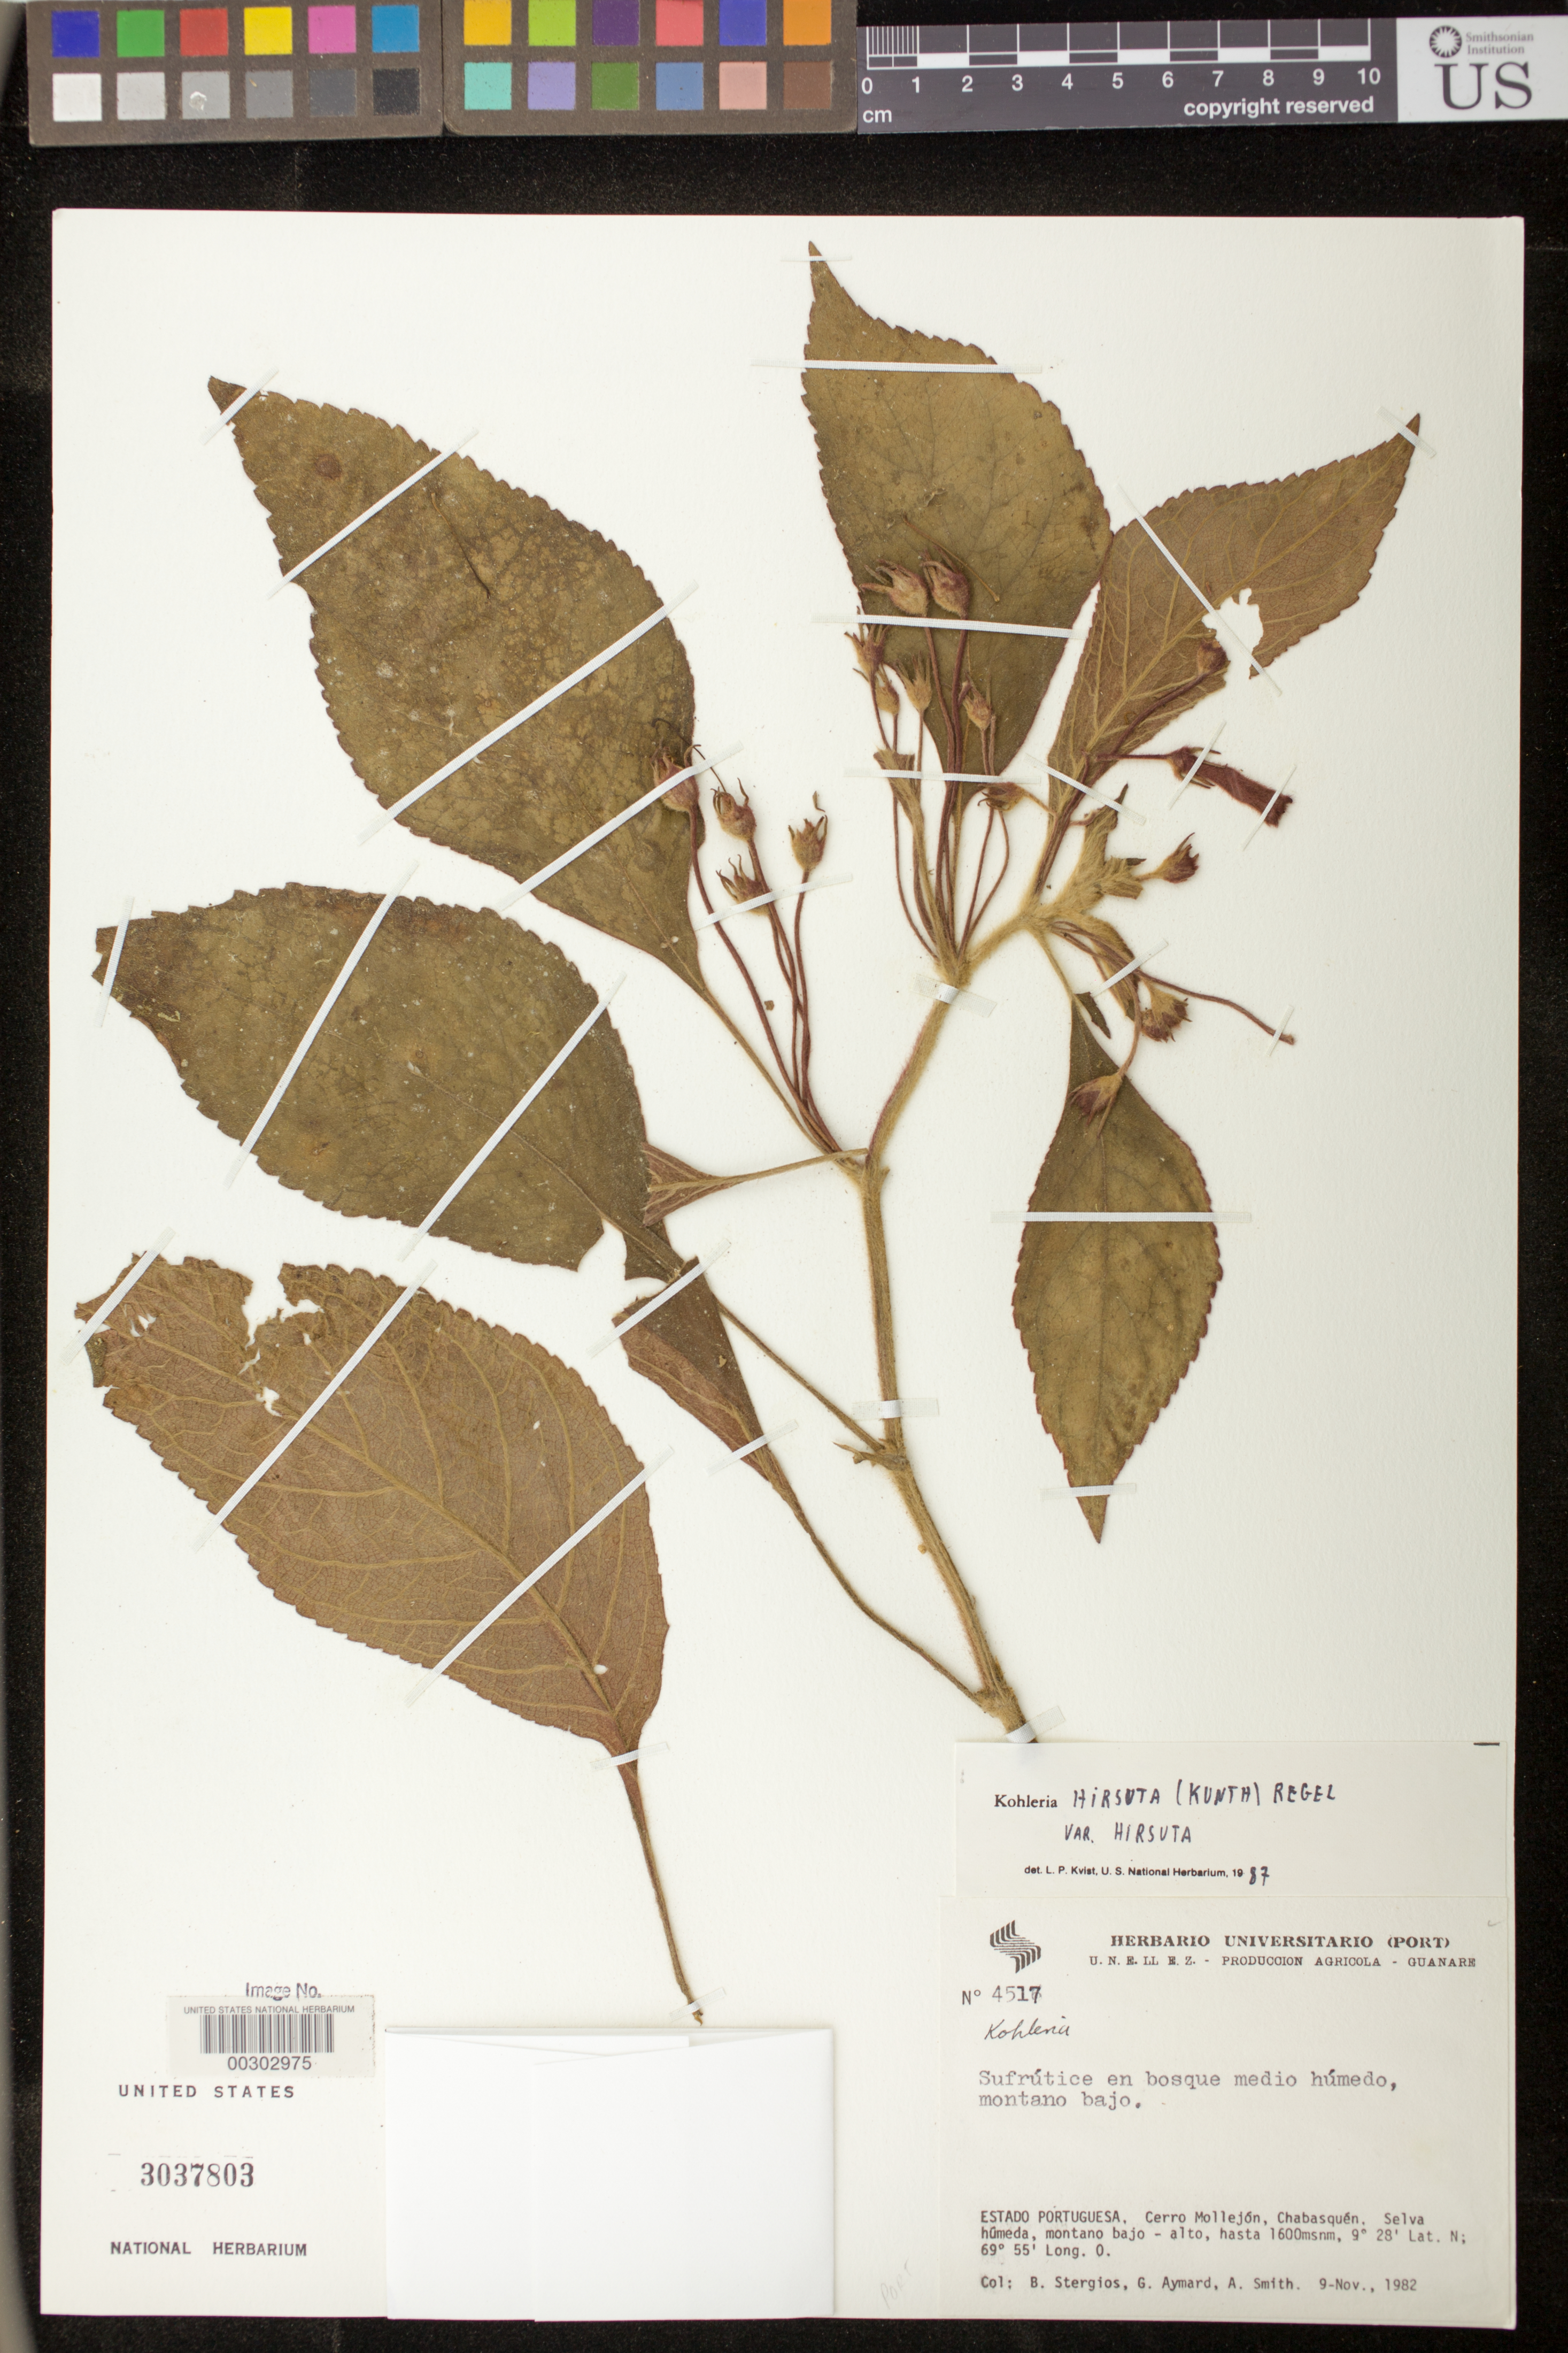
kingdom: Plantae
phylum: Tracheophyta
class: Magnoliopsida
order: Lamiales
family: Gesneriaceae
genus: Kohleria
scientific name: Kohleria hirsuta var. hirsuta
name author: (Kunth) Regel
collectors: B. G. Stergios, G. A. Aymard & Aust P. Smith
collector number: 4517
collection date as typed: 09 Nov 1982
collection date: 1982-11-09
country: Venezuela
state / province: Portuguesa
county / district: Guanare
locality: Cerro Mollejón, Chabasquén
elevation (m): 1600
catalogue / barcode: US 3037803